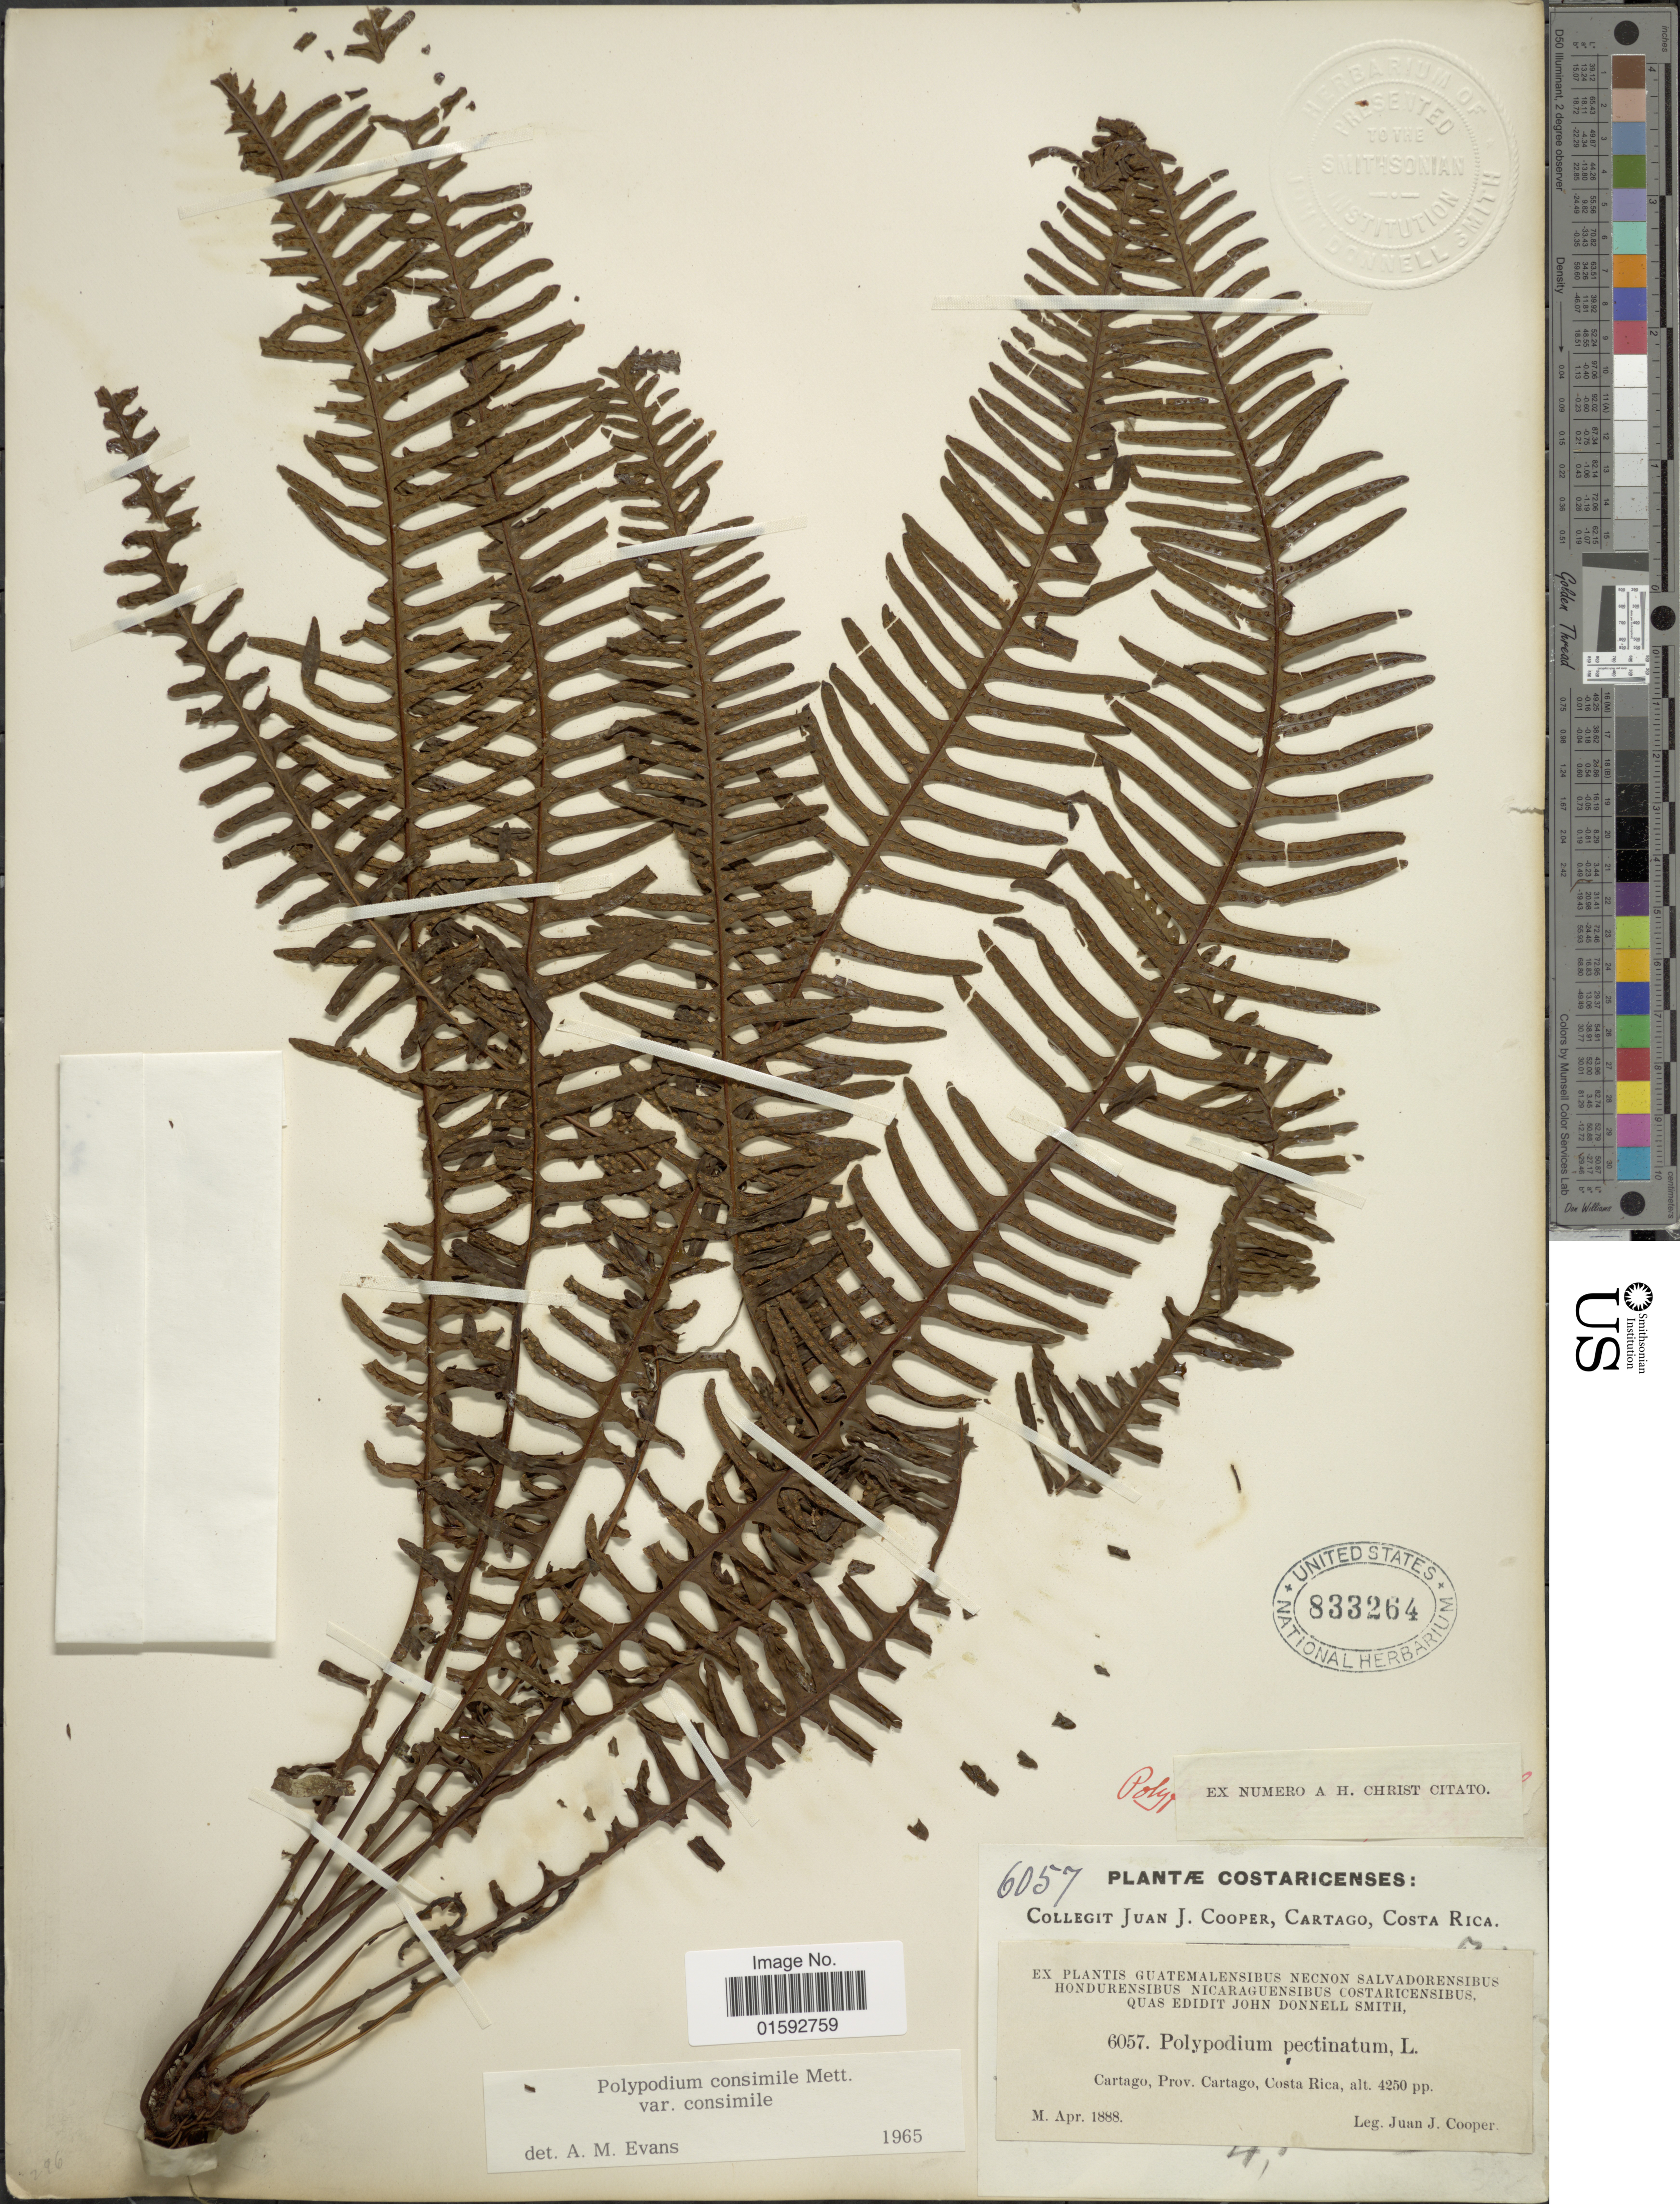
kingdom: Plantae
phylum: Tracheophyta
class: Polypodiopsida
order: Polypodiales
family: Polypodiaceae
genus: Pecluma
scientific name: Pecluma consimilis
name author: (Mett.) M.G. Price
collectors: J. J. Cooper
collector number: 6057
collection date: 1888-04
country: Costa Rica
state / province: Cartago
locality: Cartago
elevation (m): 1295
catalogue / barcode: US 833264